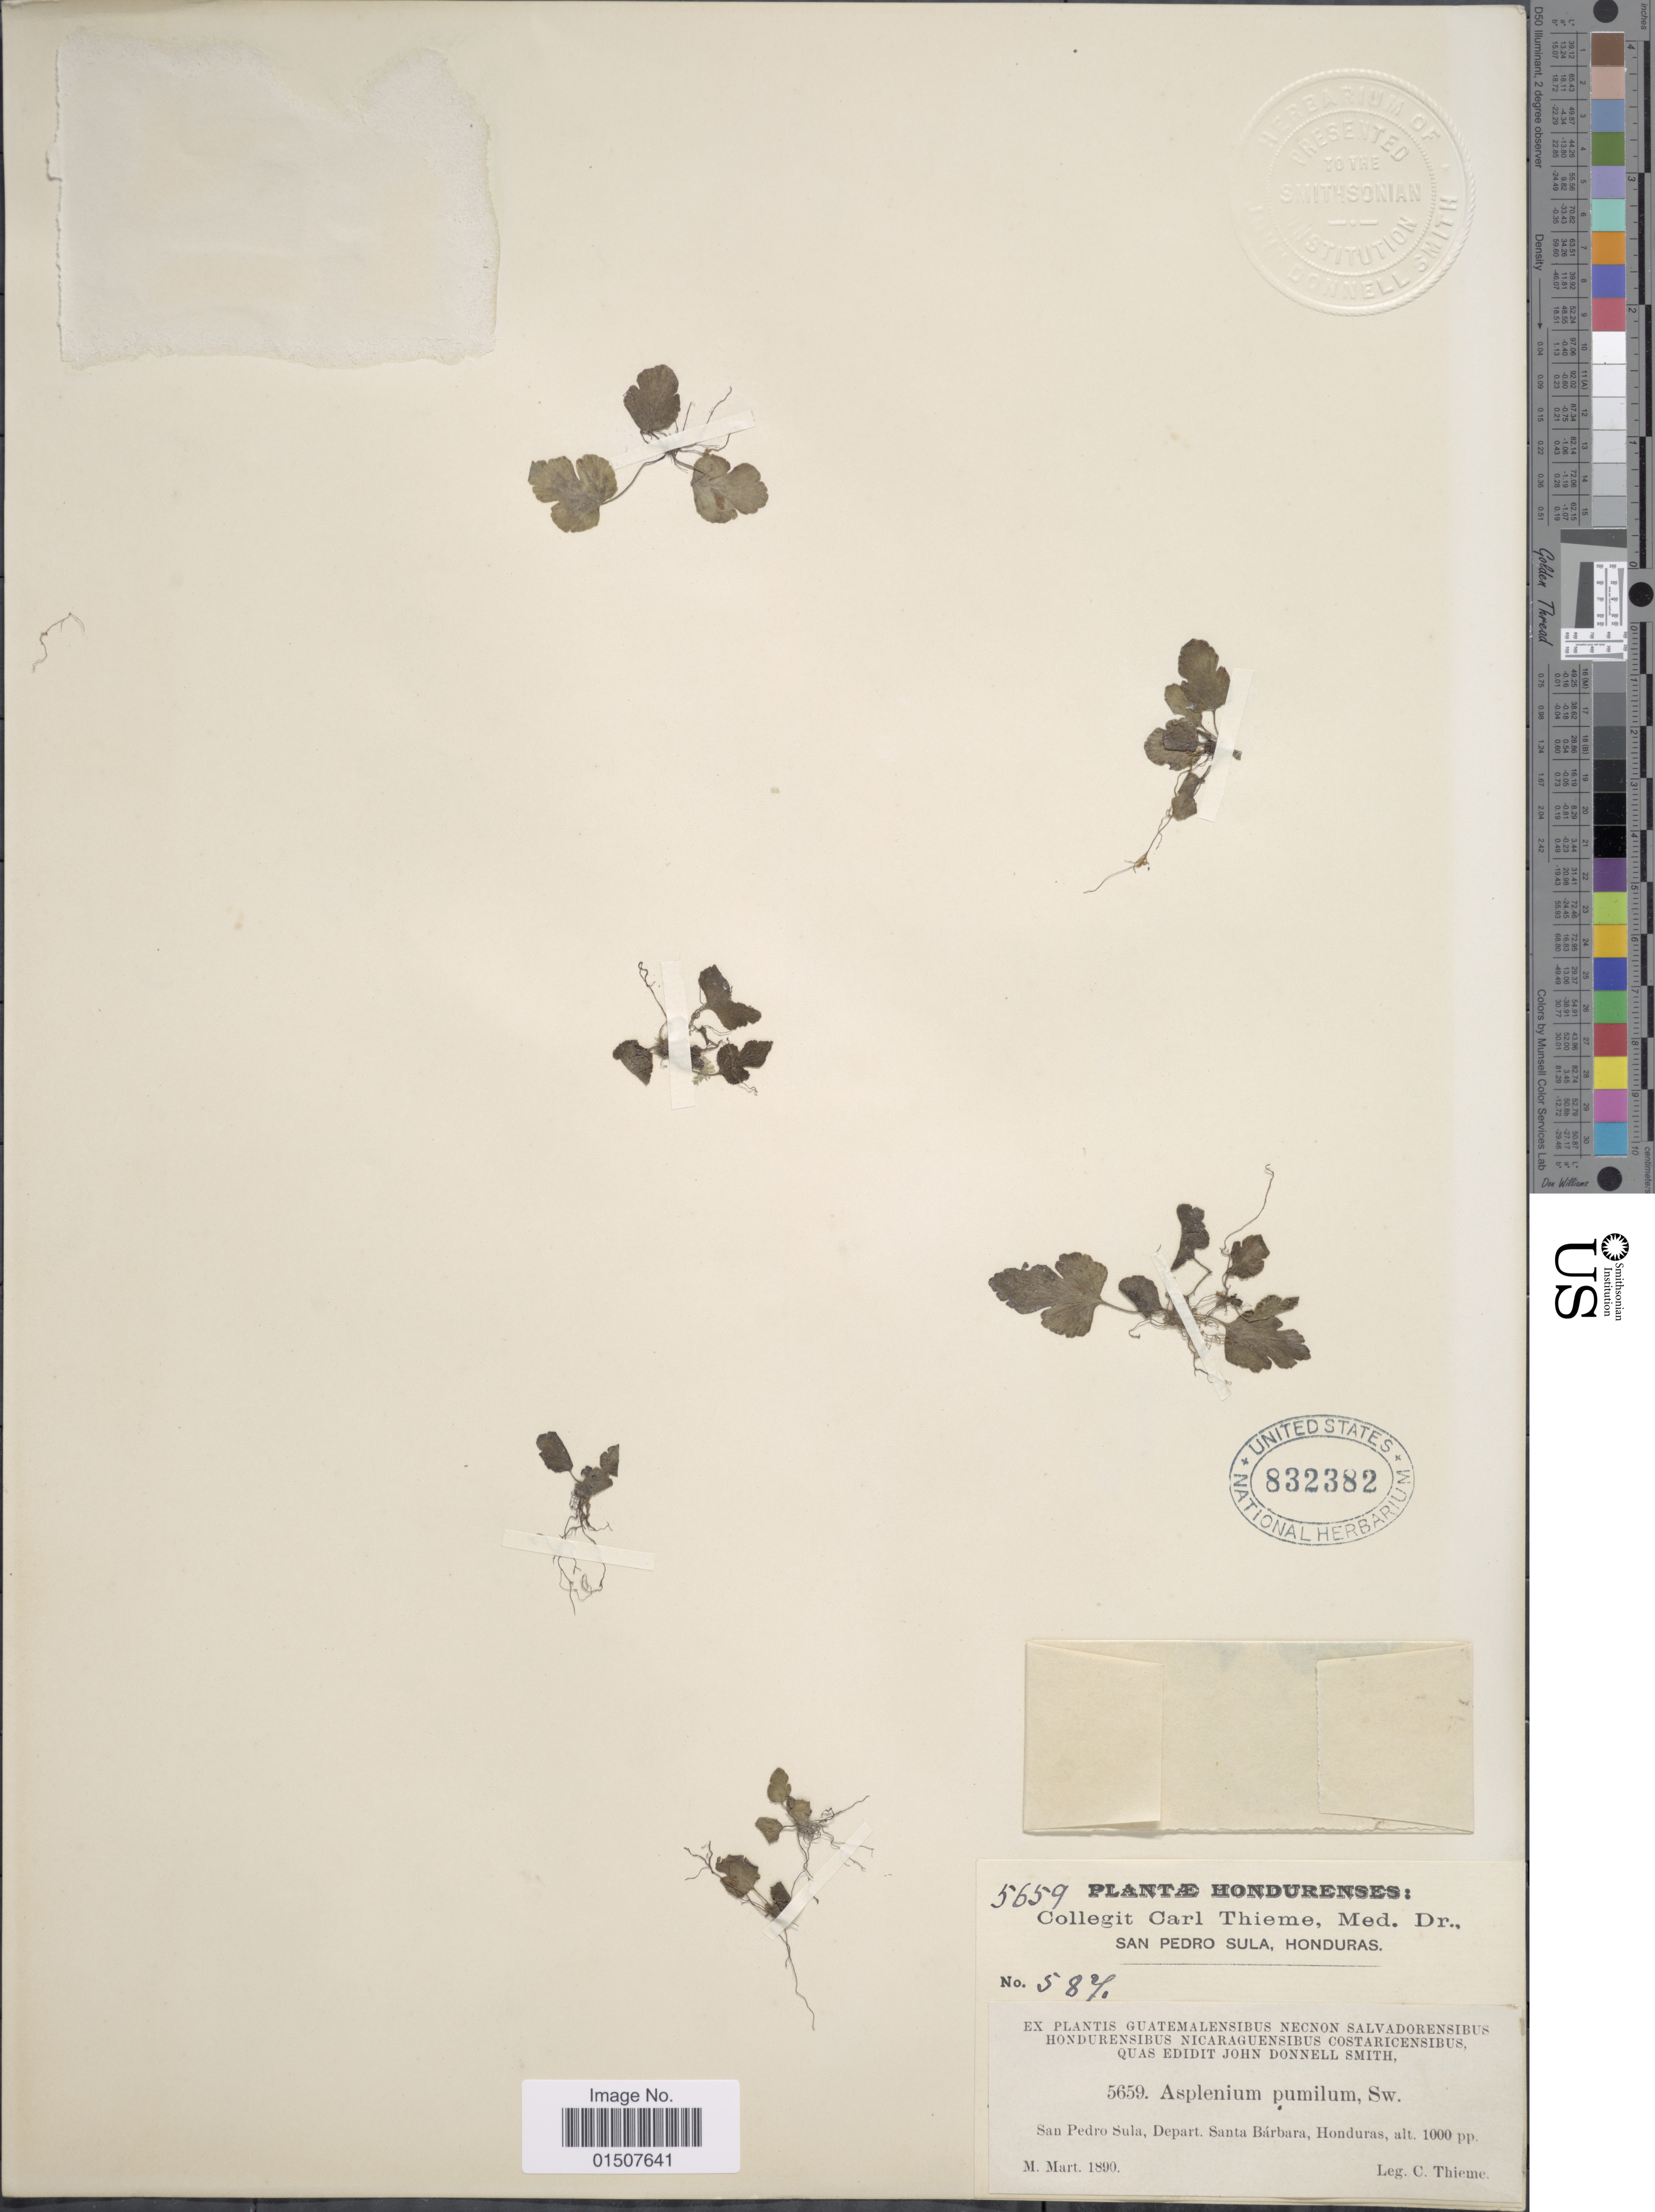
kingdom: Plantae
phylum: Tracheophyta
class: Polypodiopsida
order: Polypodiales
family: Aspleniaceae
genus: Asplenium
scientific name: Asplenium pumilum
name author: Sw.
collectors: C. Thieme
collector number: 584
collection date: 1890-03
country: Honduras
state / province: Santa Bárbara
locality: San Pedro Sula, Depart. Santa Barbara, Honduras.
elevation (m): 305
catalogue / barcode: US 832382